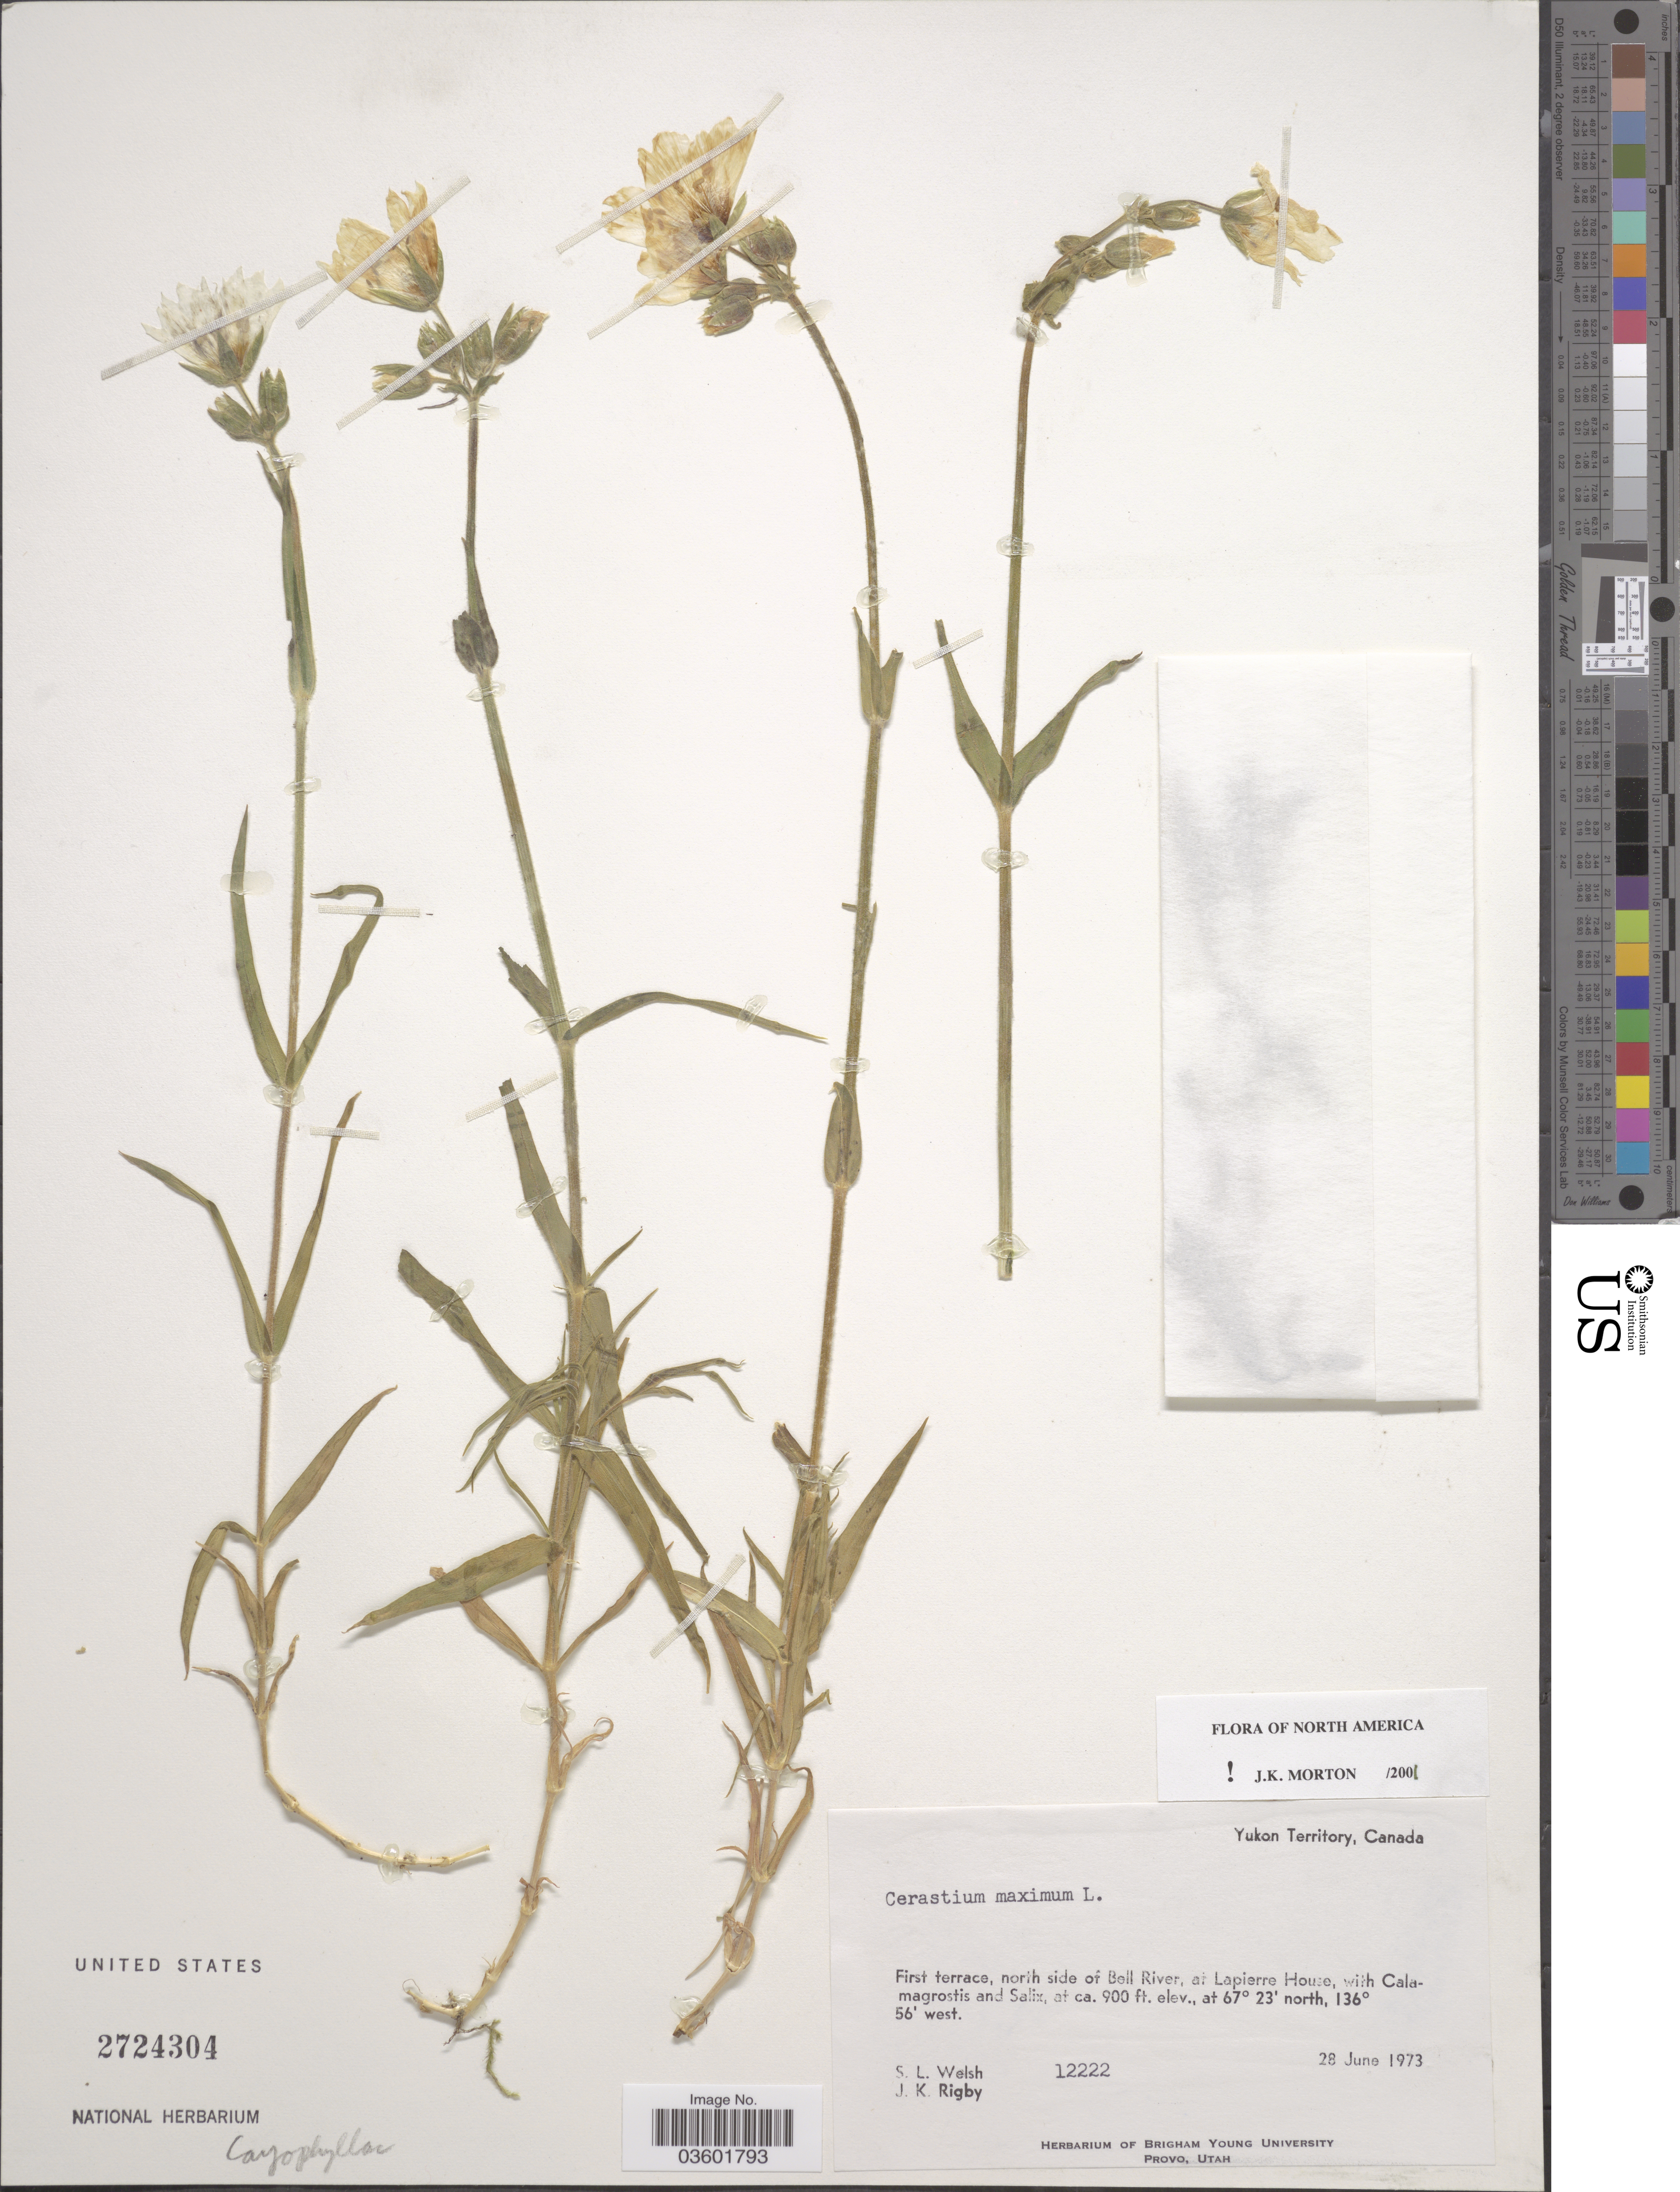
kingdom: Plantae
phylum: Tracheophyta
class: Magnoliopsida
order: Caryophyllales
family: Caryophyllaceae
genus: Cerastium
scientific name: Cerastium maximum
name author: L.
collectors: S. Welsh & J. Rigby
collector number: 12222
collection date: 1973-06-28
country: Canada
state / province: Yukon Territory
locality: First terrace, north side of Bell River, at Lapierre House.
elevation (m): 274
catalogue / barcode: US 2724304